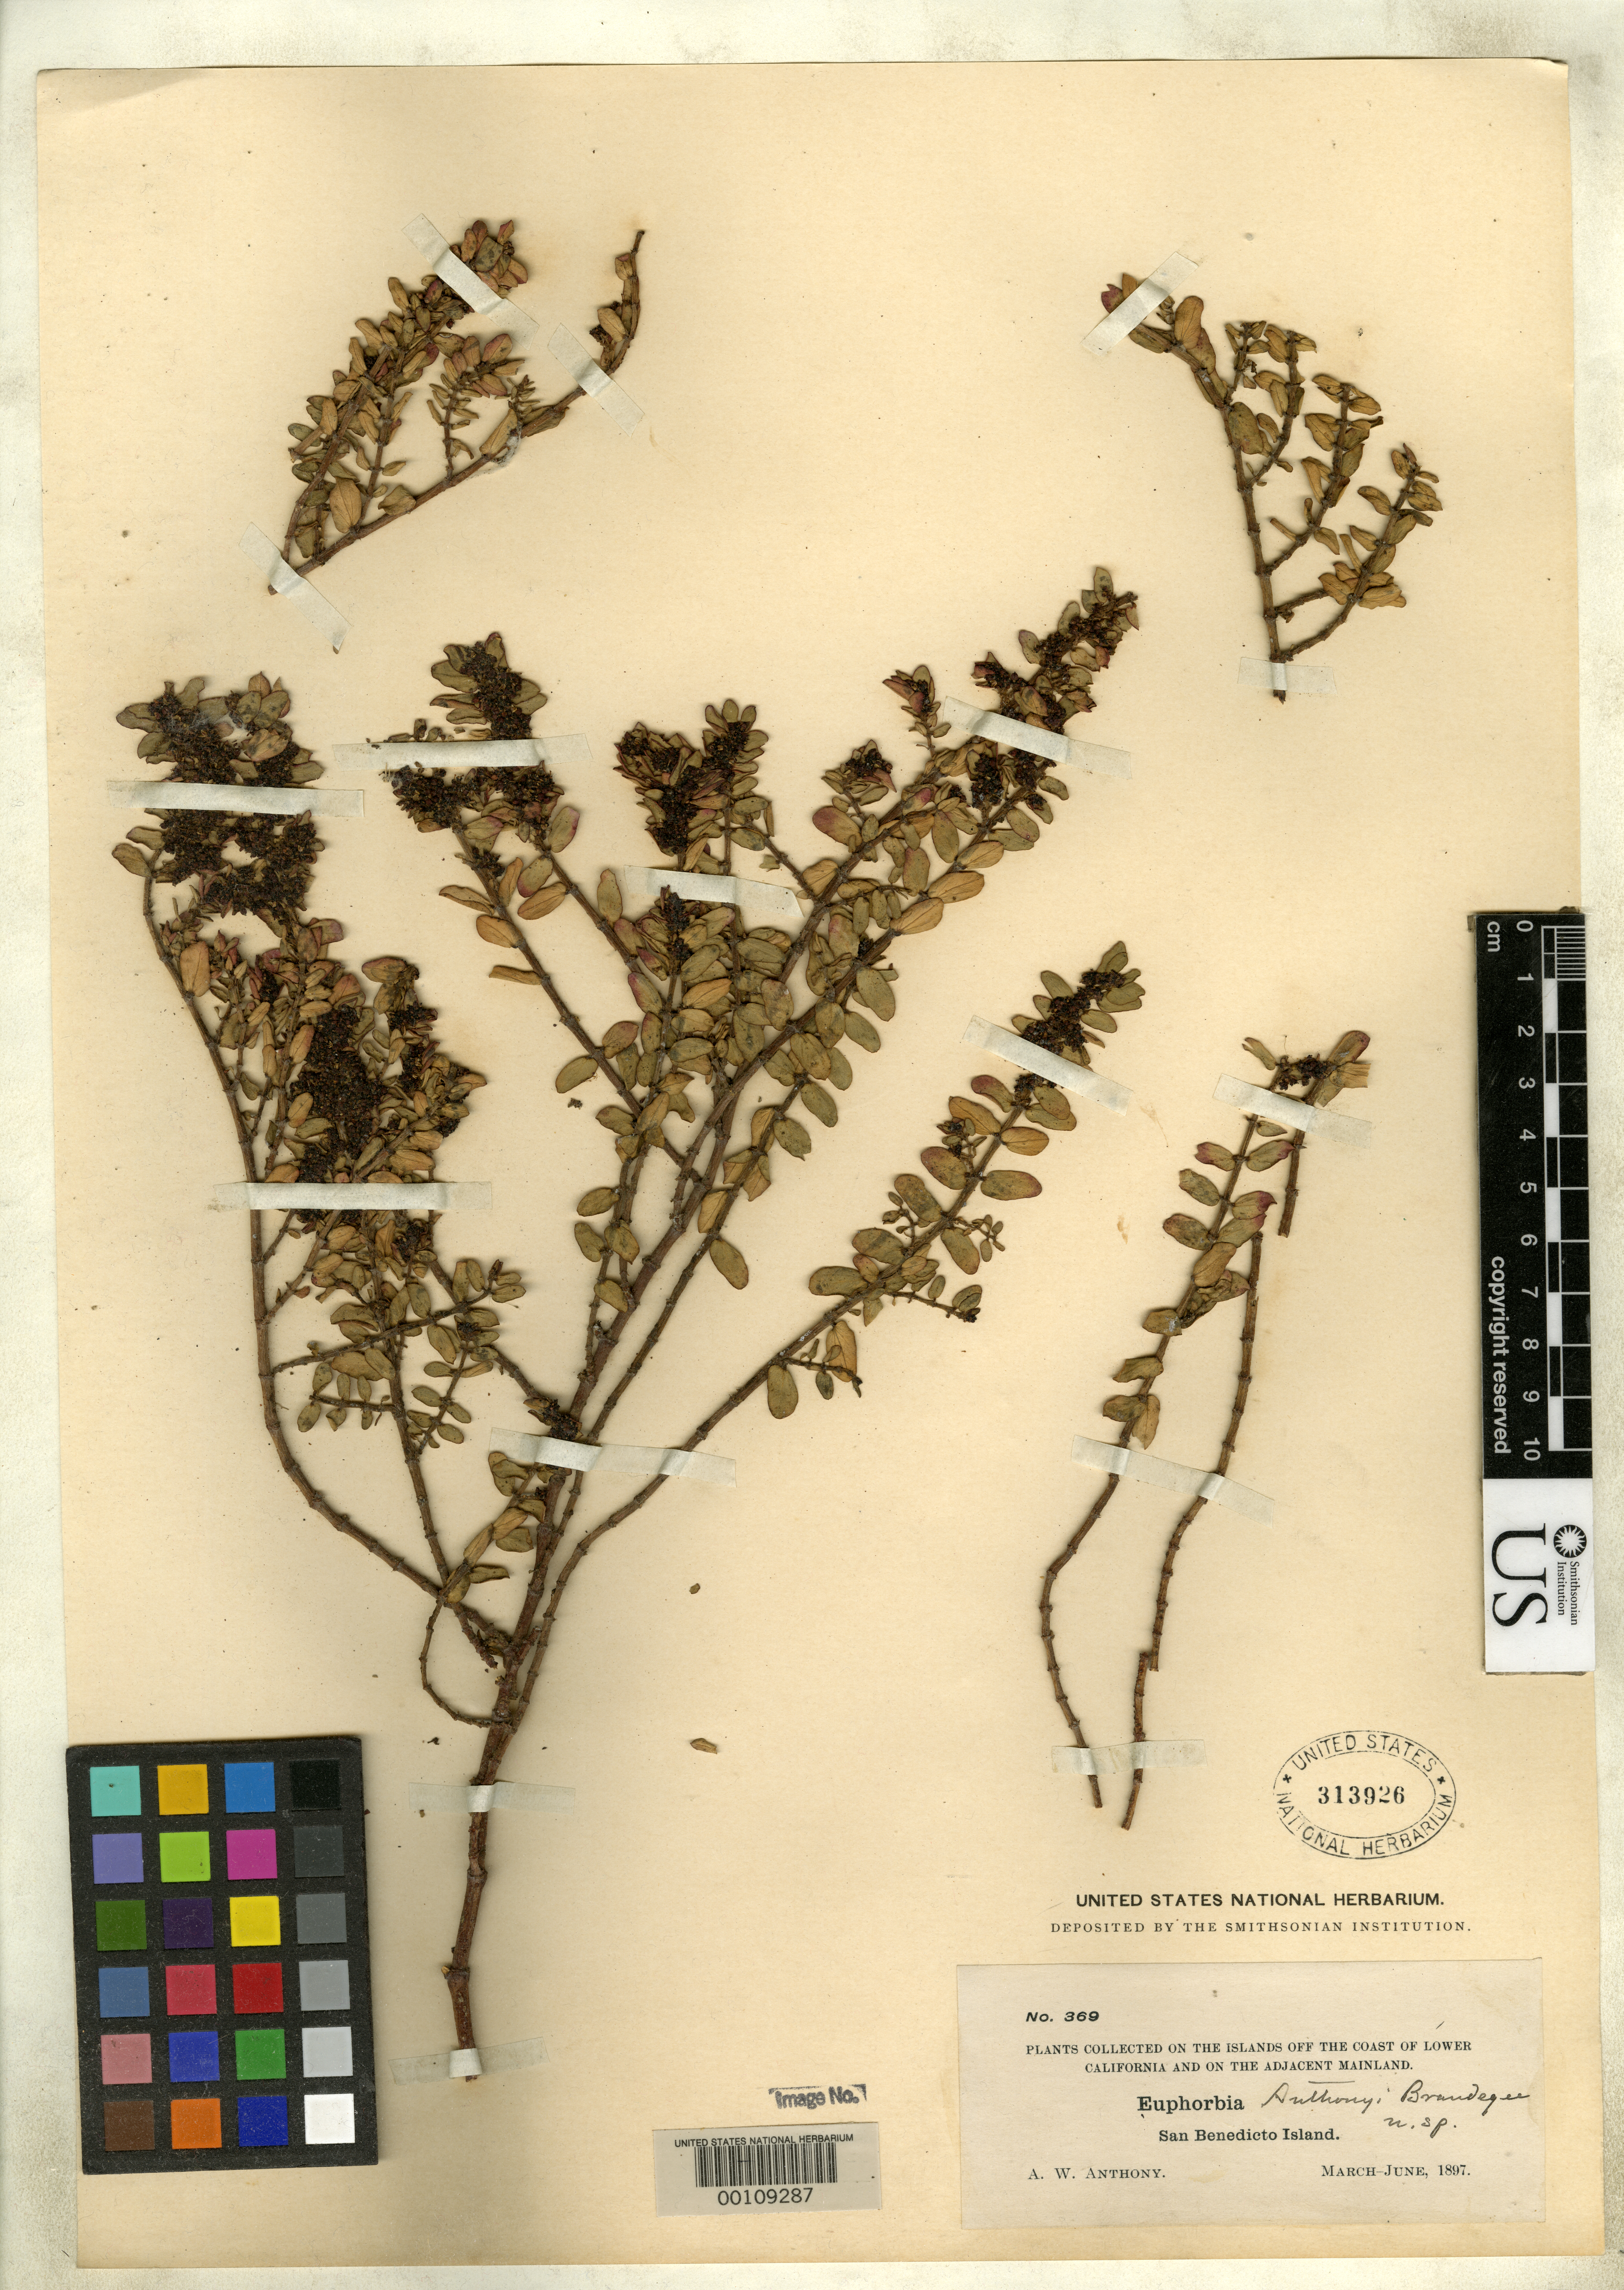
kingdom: Plantae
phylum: Tracheophyta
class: Magnoliopsida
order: Malpighiales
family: Euphorbiaceae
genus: Euphorbia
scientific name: Euphorbia anthonyi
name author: Brandegee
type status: Isotype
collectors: A. W. Anthony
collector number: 369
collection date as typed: Mar 1897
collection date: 1897-03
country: Mexico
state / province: Colima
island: San Benedicto Island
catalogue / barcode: US 313926